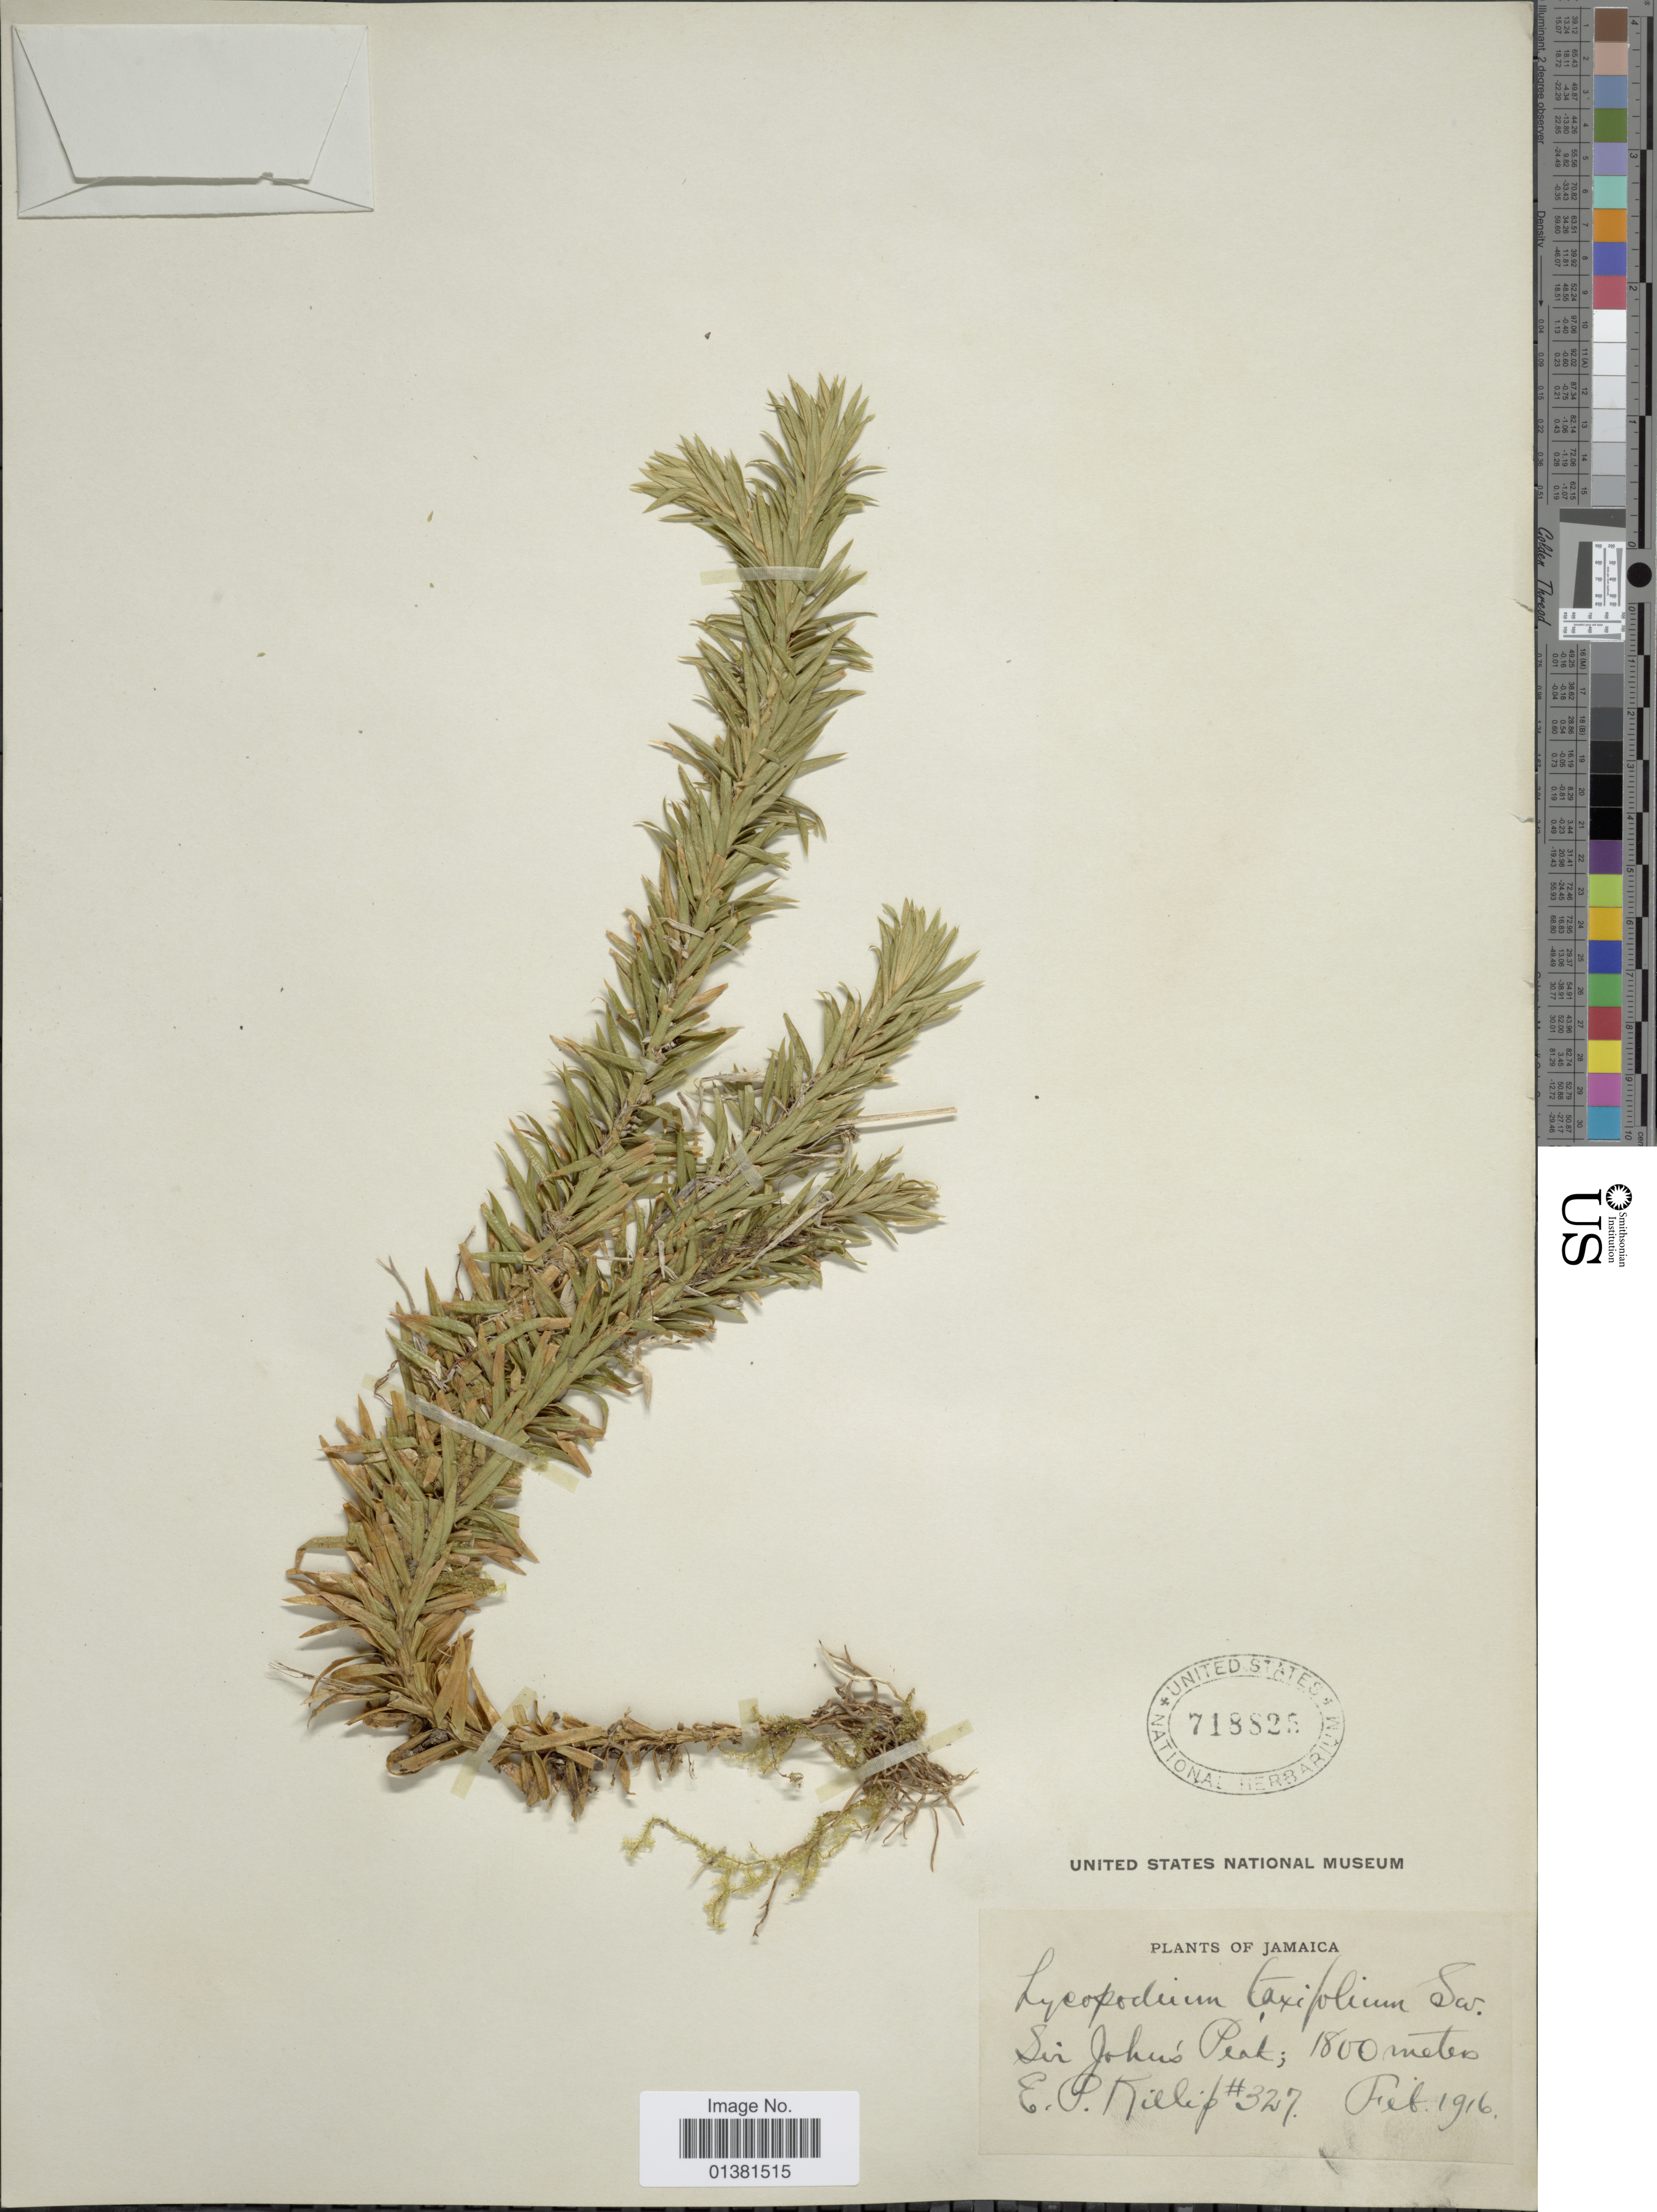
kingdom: Plantae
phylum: Tracheophyta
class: Lycopodiopsida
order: Lycopodiales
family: Lycopodiaceae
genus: Phlegmariurus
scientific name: Phlegmariurus taxifolius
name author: (Sw.) Á. Löve & D. Löve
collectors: E. P. Killip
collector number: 327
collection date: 1916-02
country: Jamaica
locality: Sir John's Peak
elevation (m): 1800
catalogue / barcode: US 718825